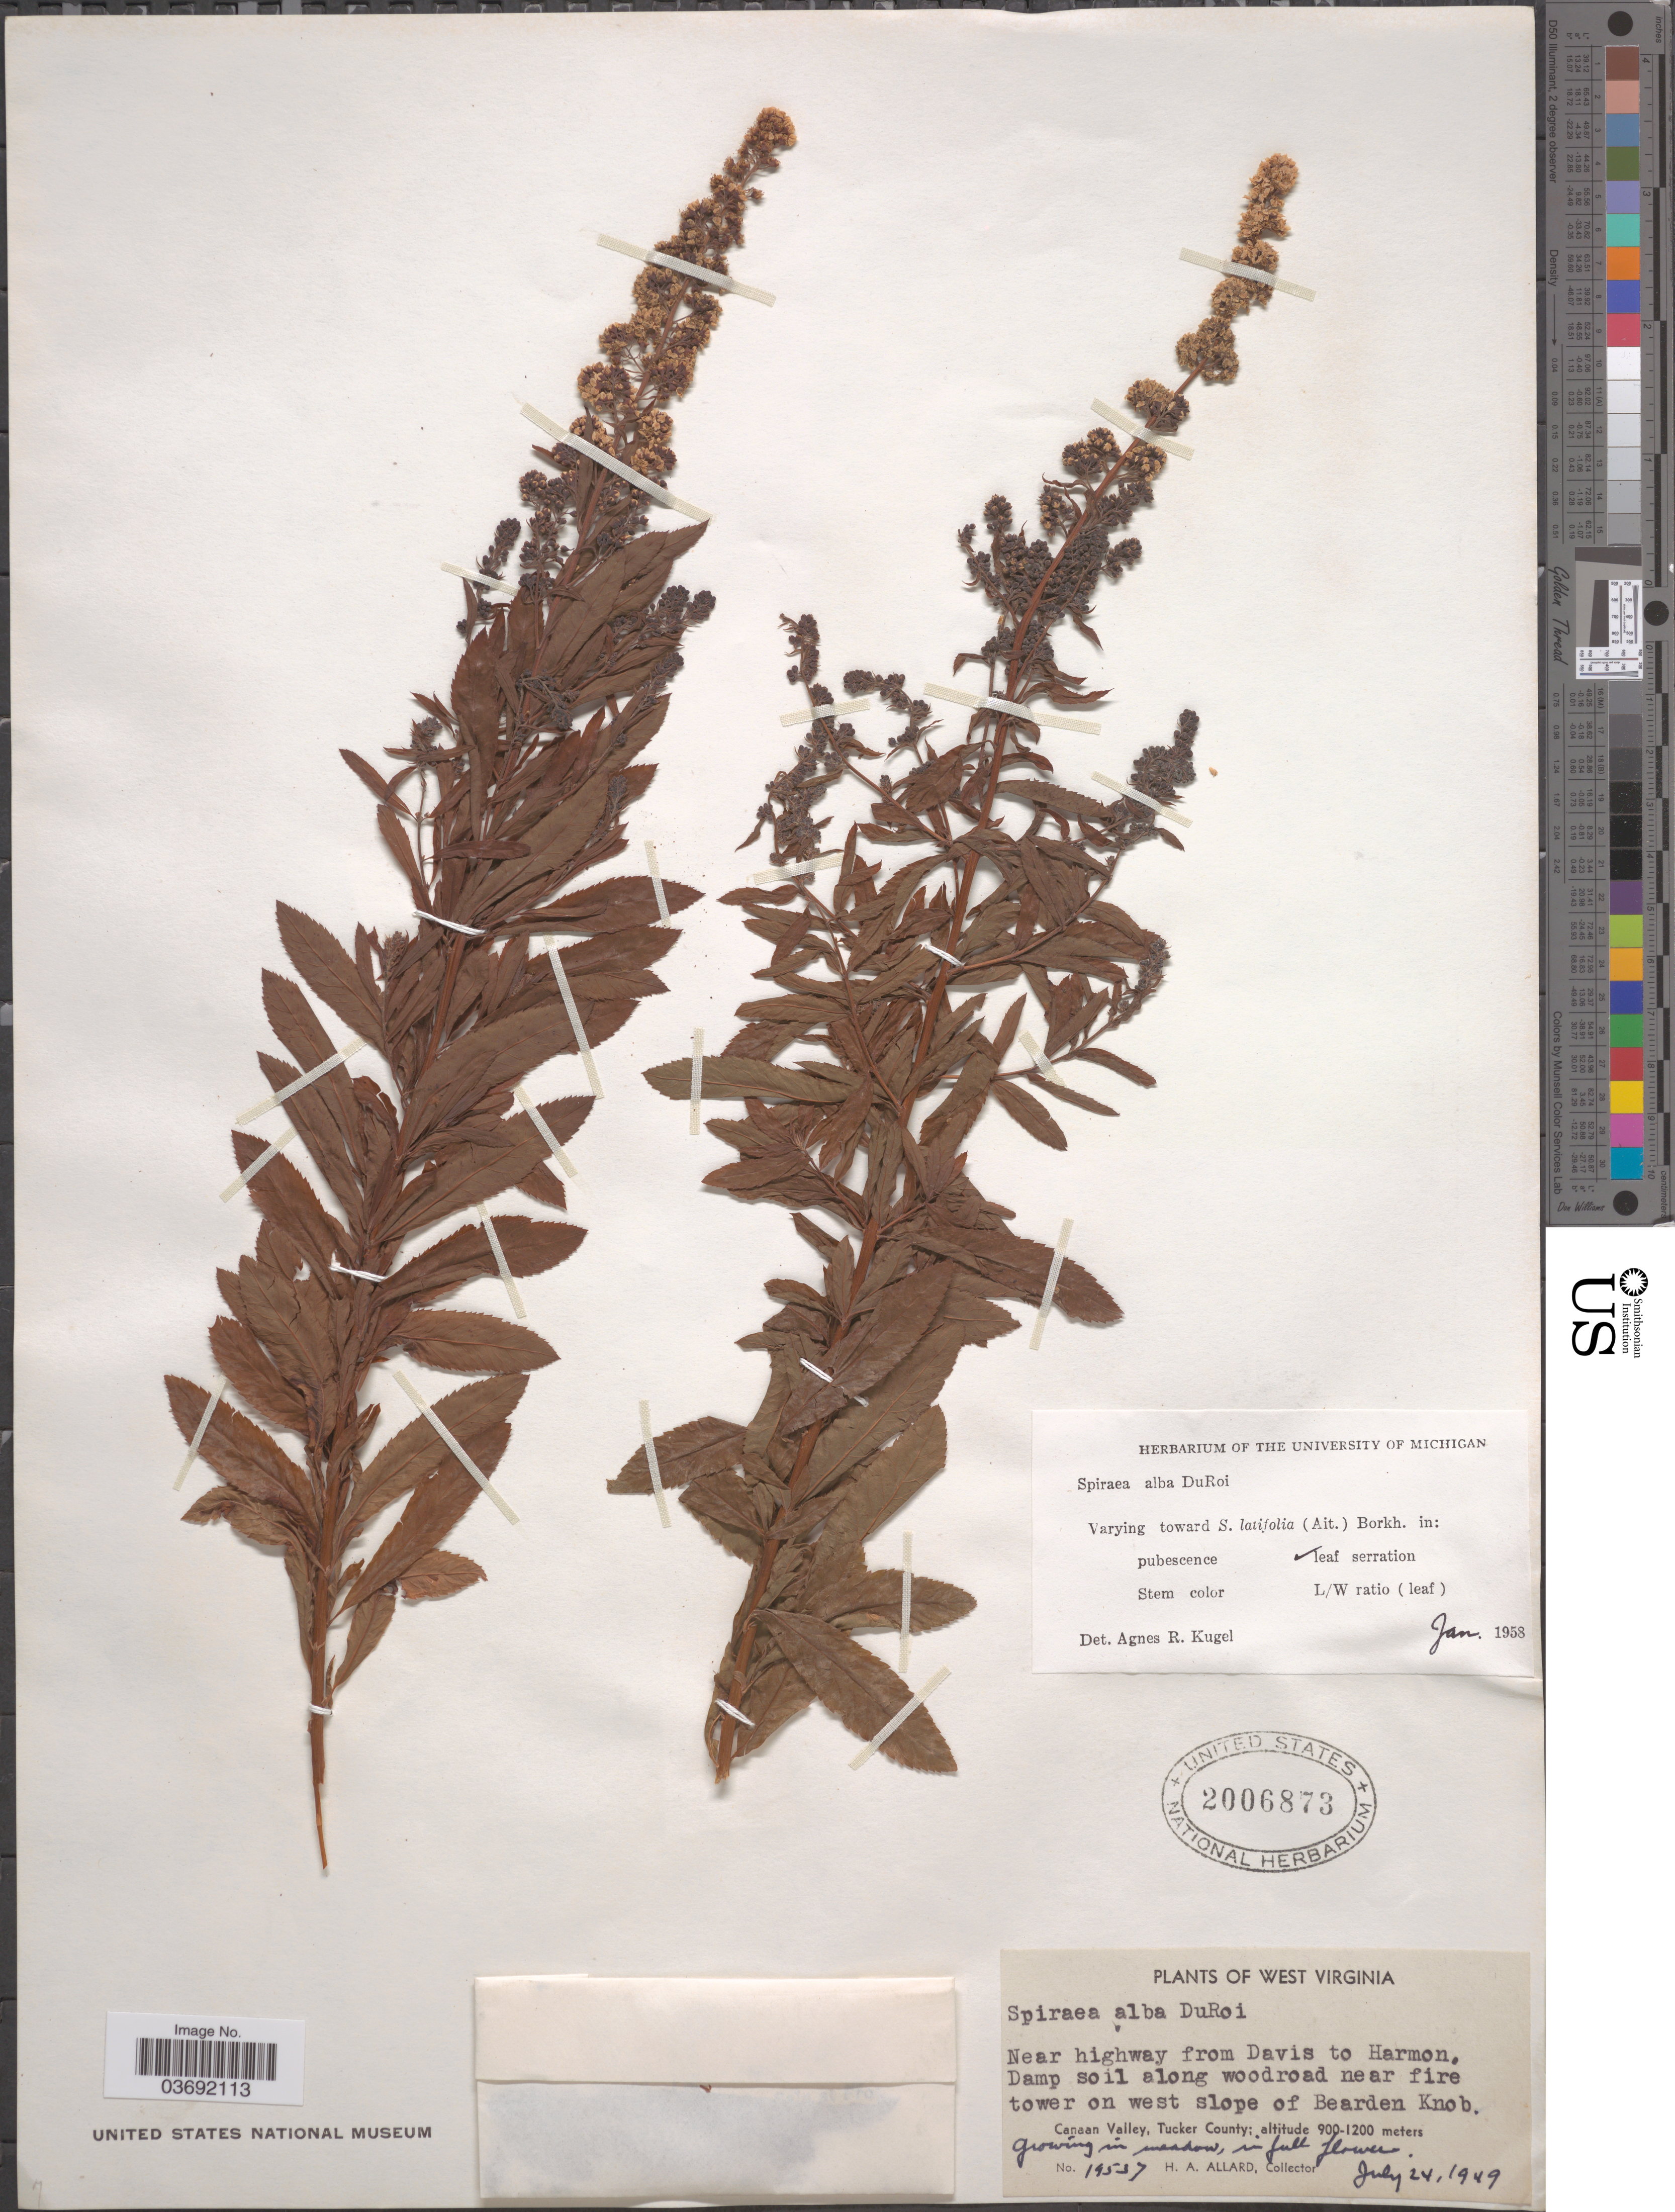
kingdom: Plantae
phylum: Tracheophyta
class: Magnoliopsida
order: Rosales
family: Rosaceae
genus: Spiraea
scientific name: Spiraea alba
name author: Du Roi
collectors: H. A. Allard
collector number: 19537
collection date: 1949-07-24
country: United States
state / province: West Virginia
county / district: Tucker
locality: Near highway from Davis to Harmon. Along woodroad near fire tower on west slope of Bearden Knob. Canaan Valley, Tucker County.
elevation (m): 900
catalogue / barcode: US 2006873